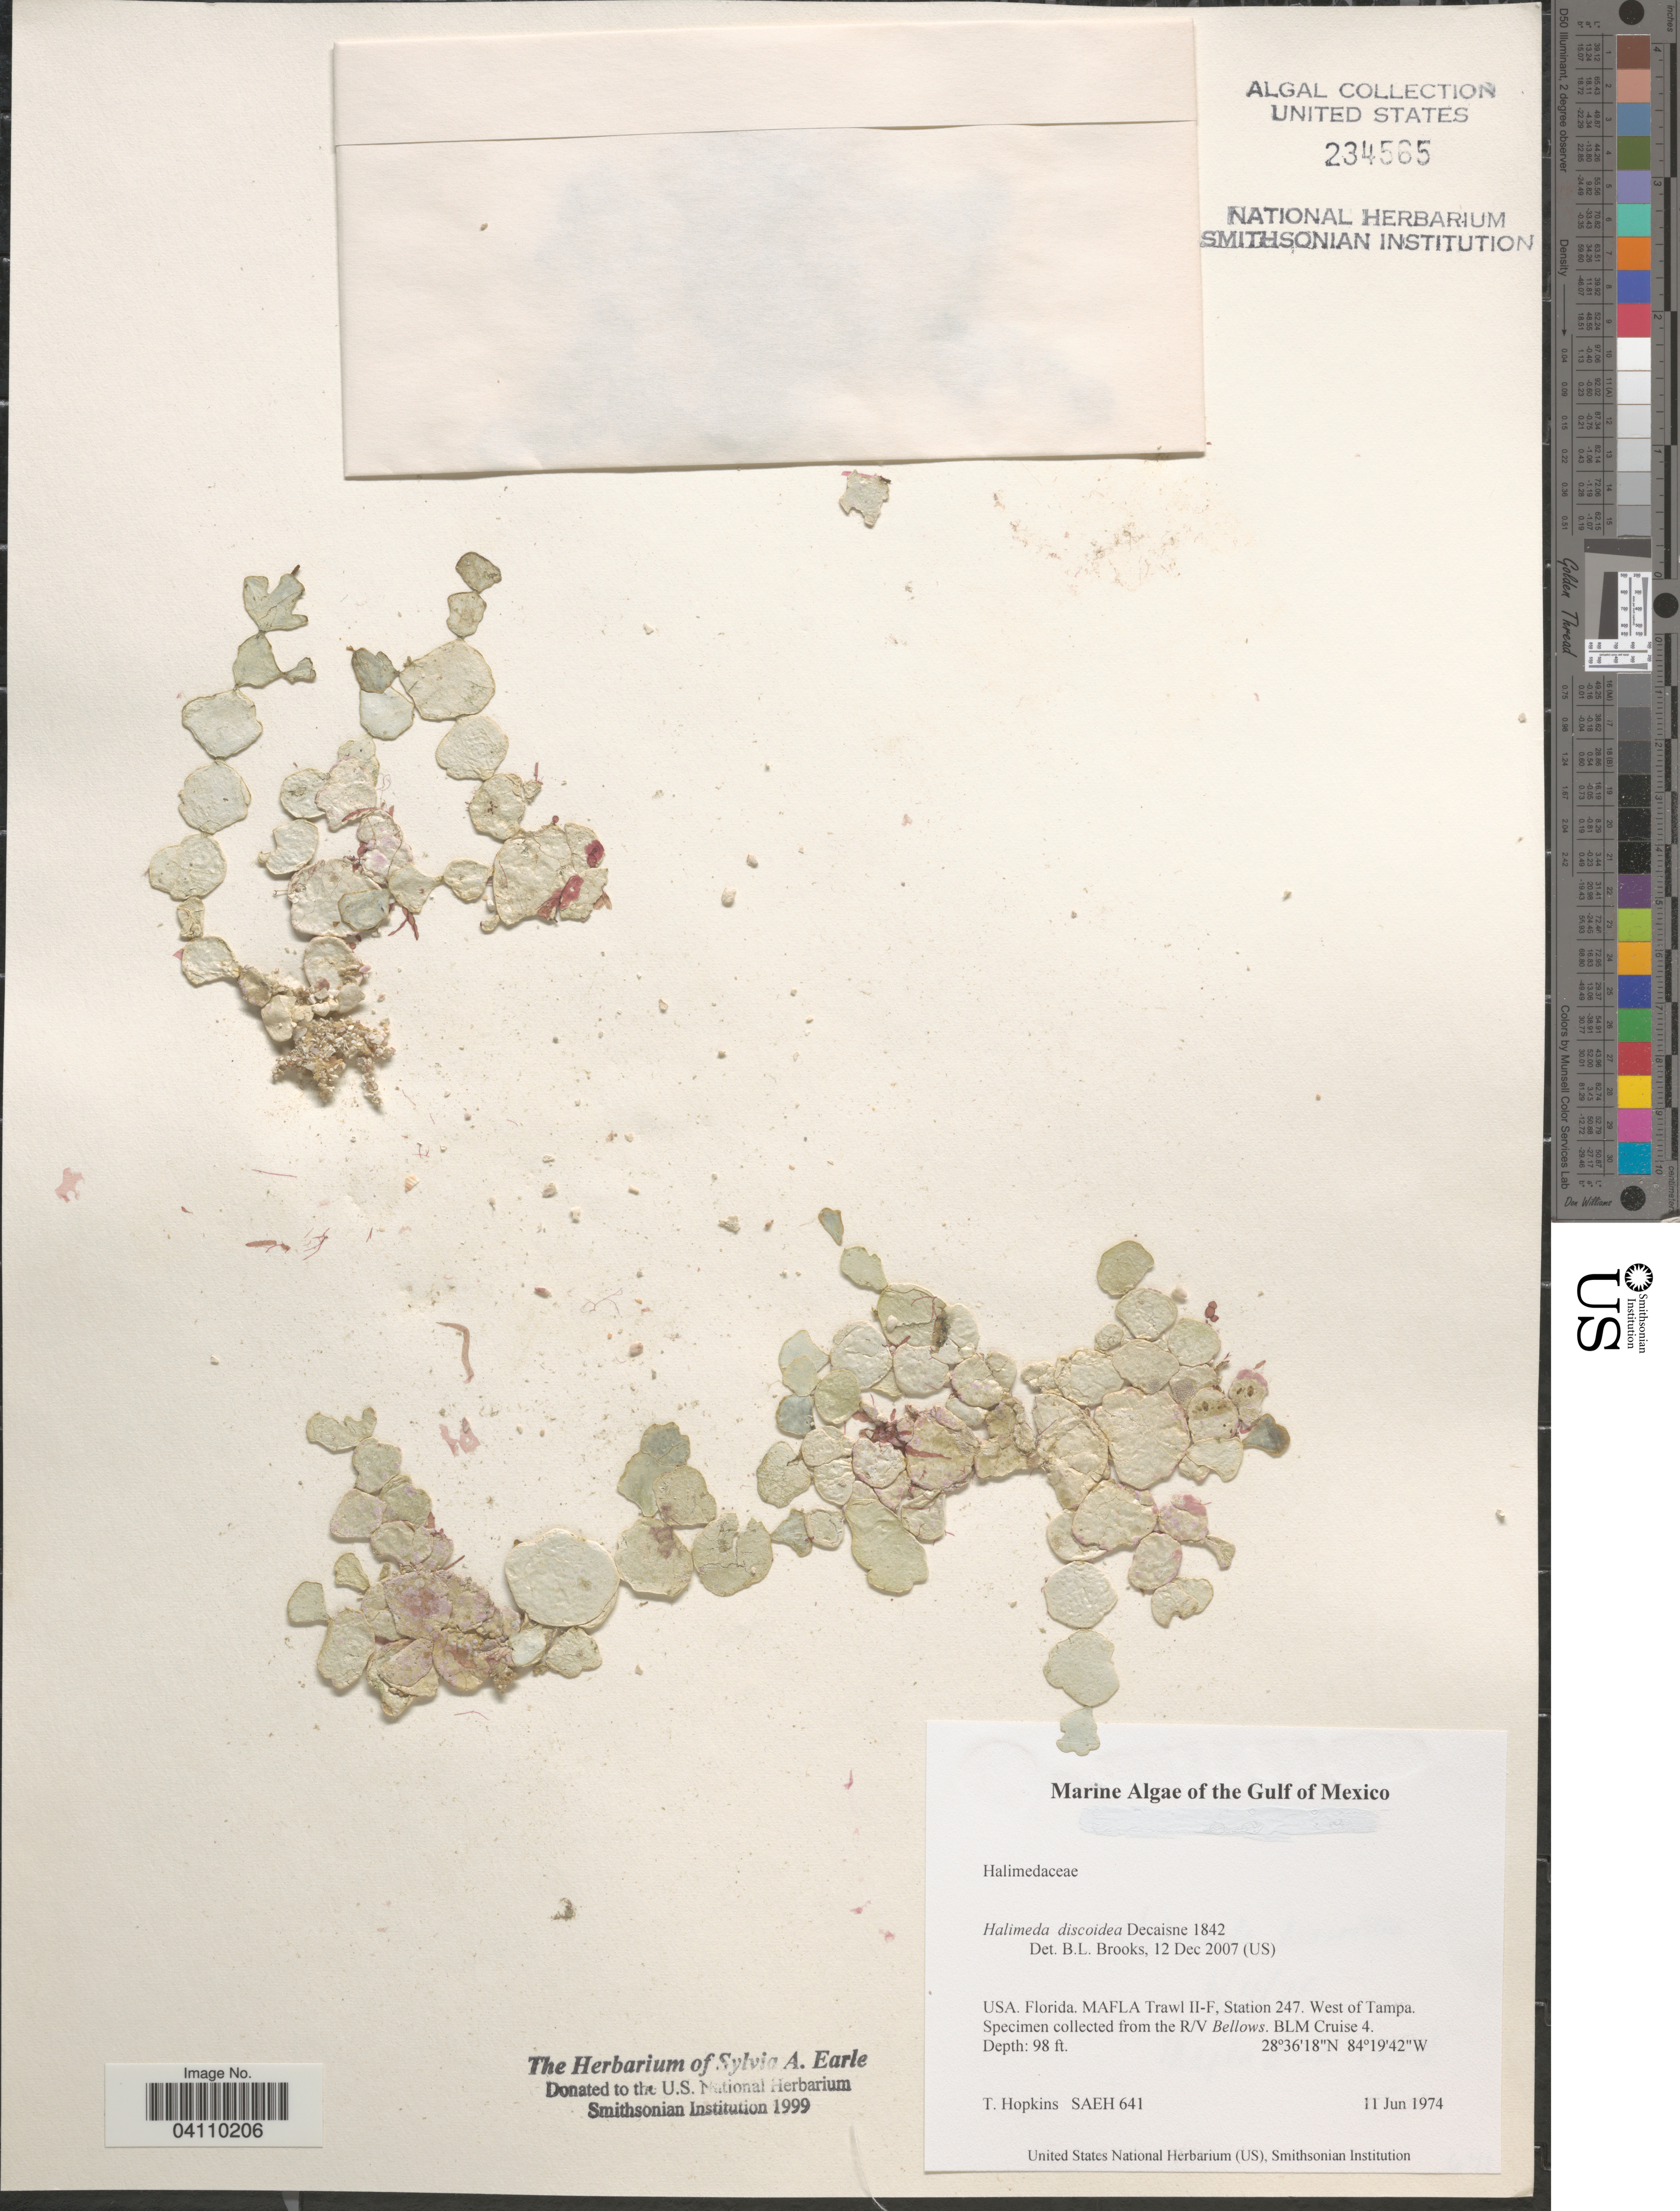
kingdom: Plantae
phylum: Chlorophyta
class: Ulvophyceae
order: Bryopsidales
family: Halimedaceae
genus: Halimeda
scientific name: Halimeda discoidea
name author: Decne.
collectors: T. Hopkins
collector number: SAEH641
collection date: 1974-06-11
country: United States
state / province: Florida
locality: The Gulf of Mexico. MAFLA Trawl II-F, Station 247. West of Tampa. The R/V Bellows. BLM Cruise 4.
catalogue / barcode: US 234565